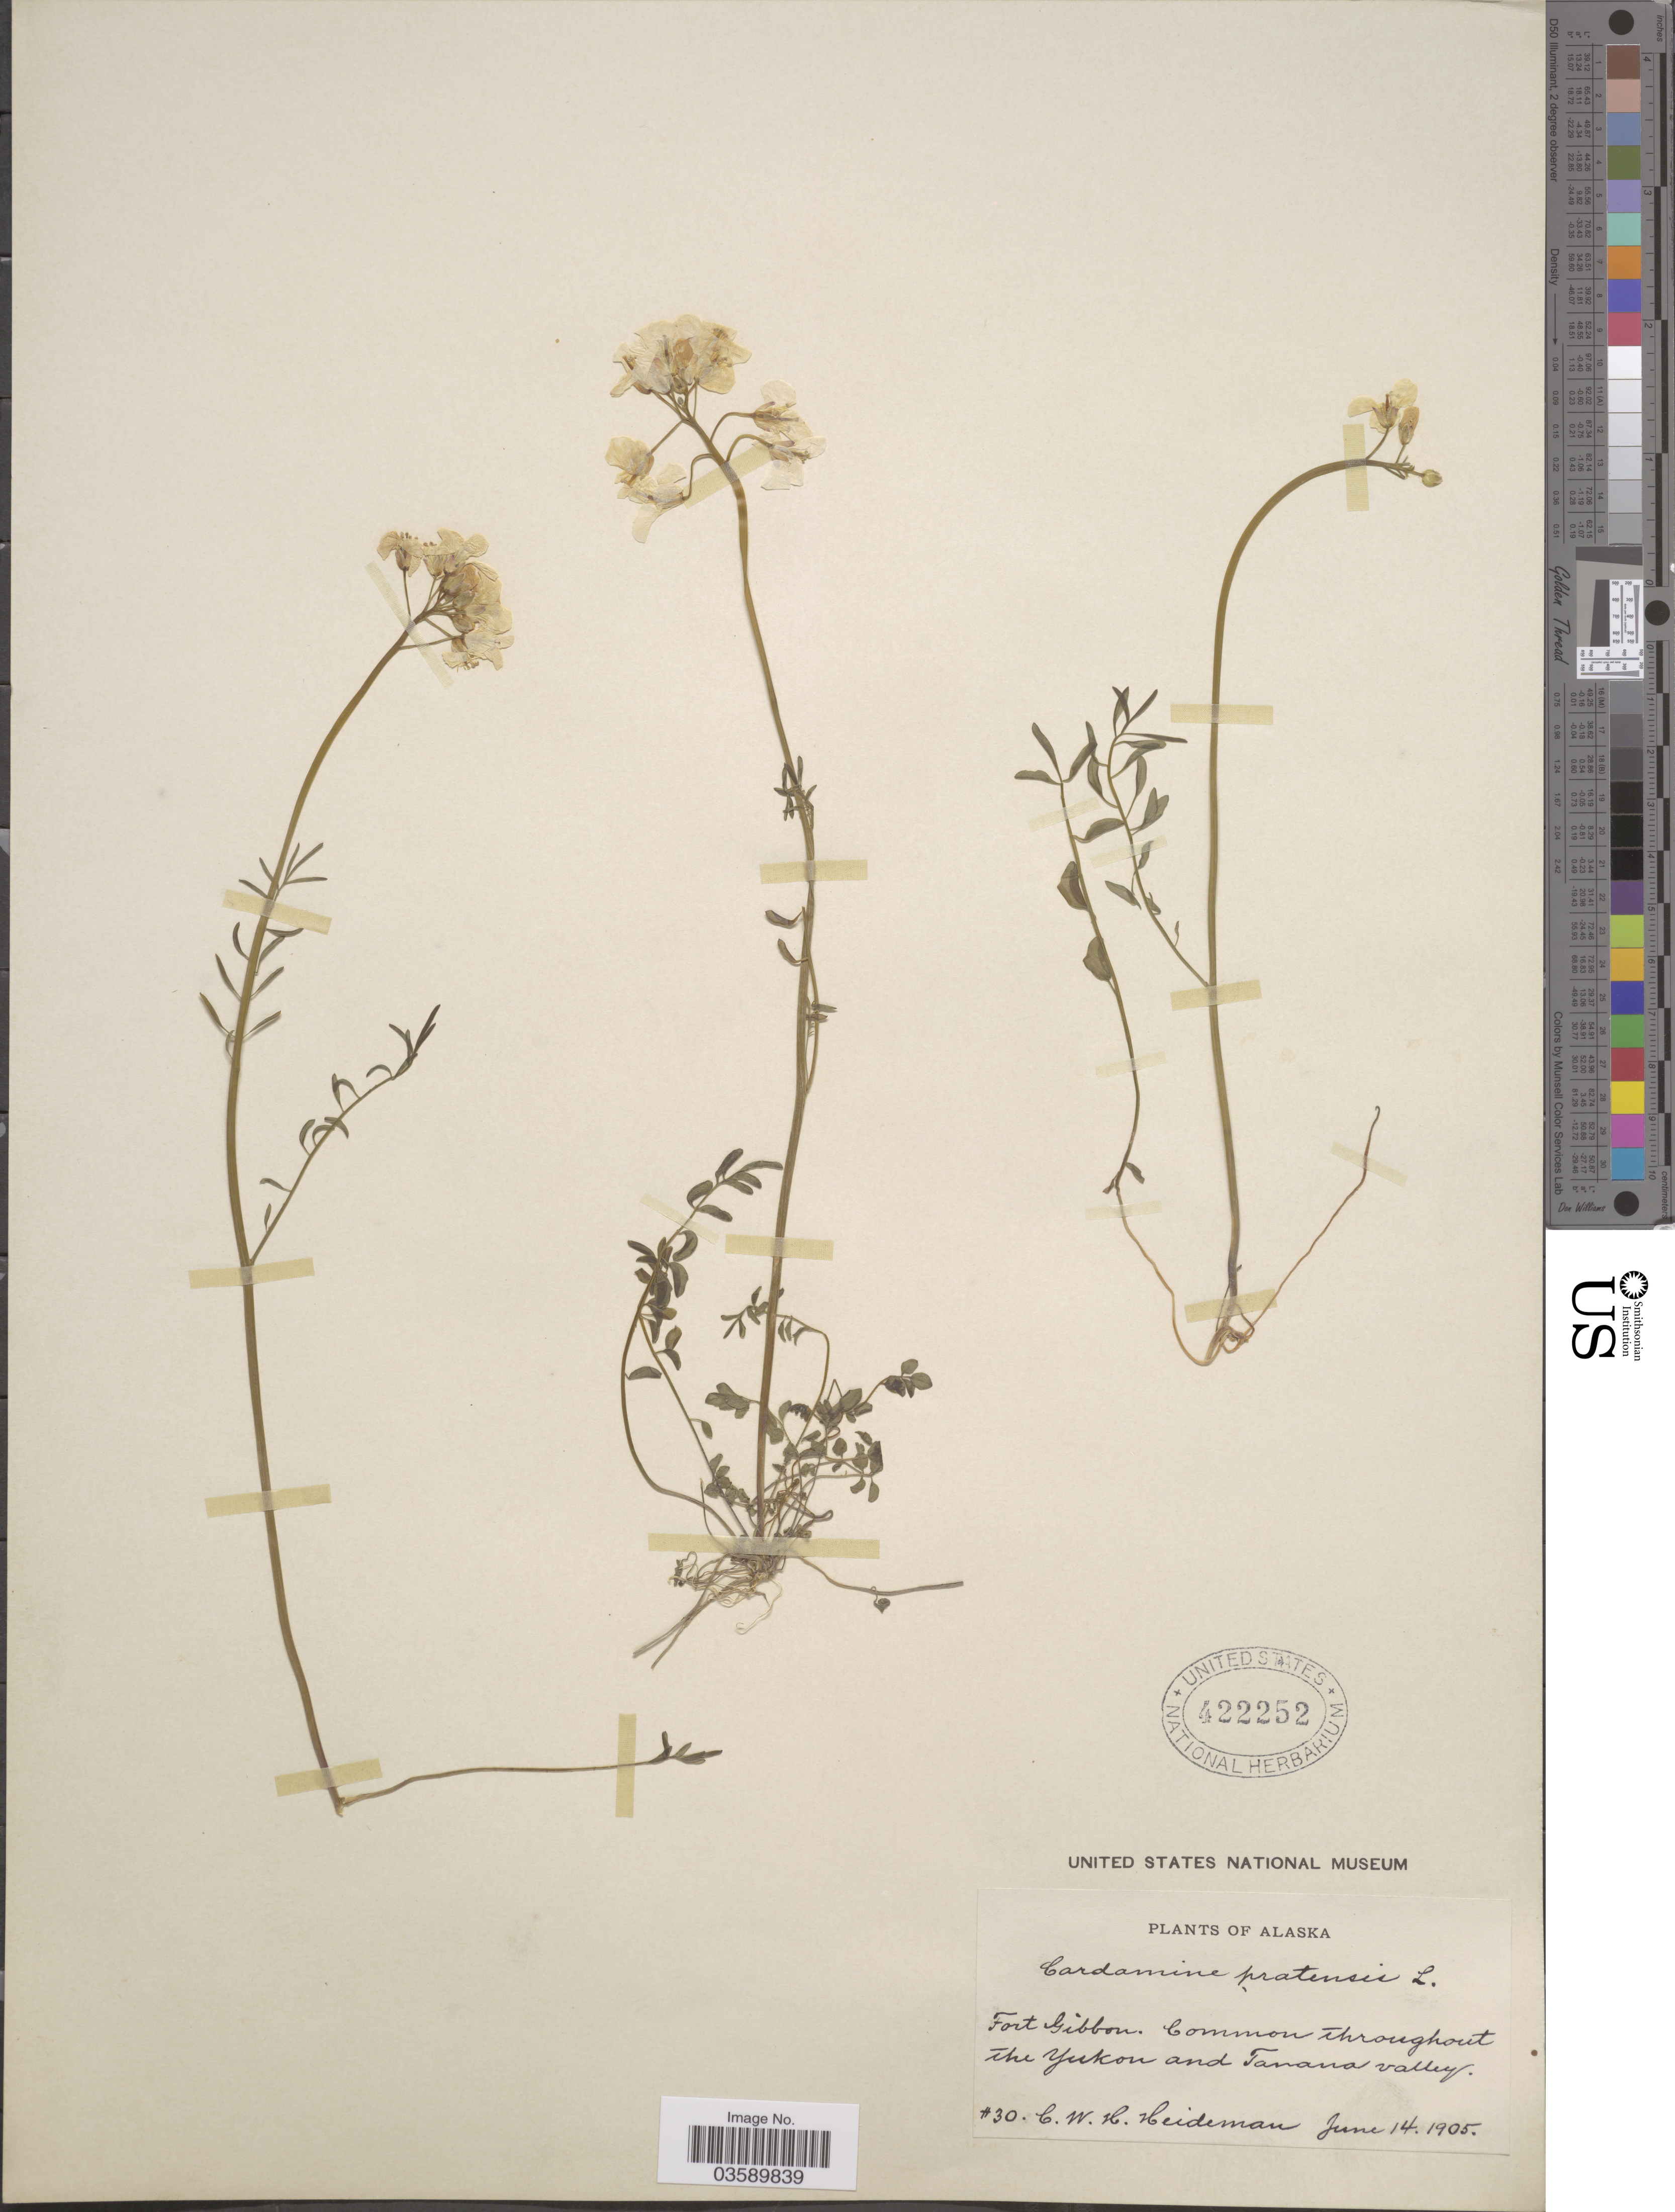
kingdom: Plantae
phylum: Tracheophyta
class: Magnoliopsida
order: Brassicales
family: Brassicaceae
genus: Cardamine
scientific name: Cardamine pratensis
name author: L.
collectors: C. Heideman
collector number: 30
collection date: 1905-06-14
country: United States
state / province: Alaska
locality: Fort Gibbon. Common throughout the Yukon and Tanana valley.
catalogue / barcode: US 422252